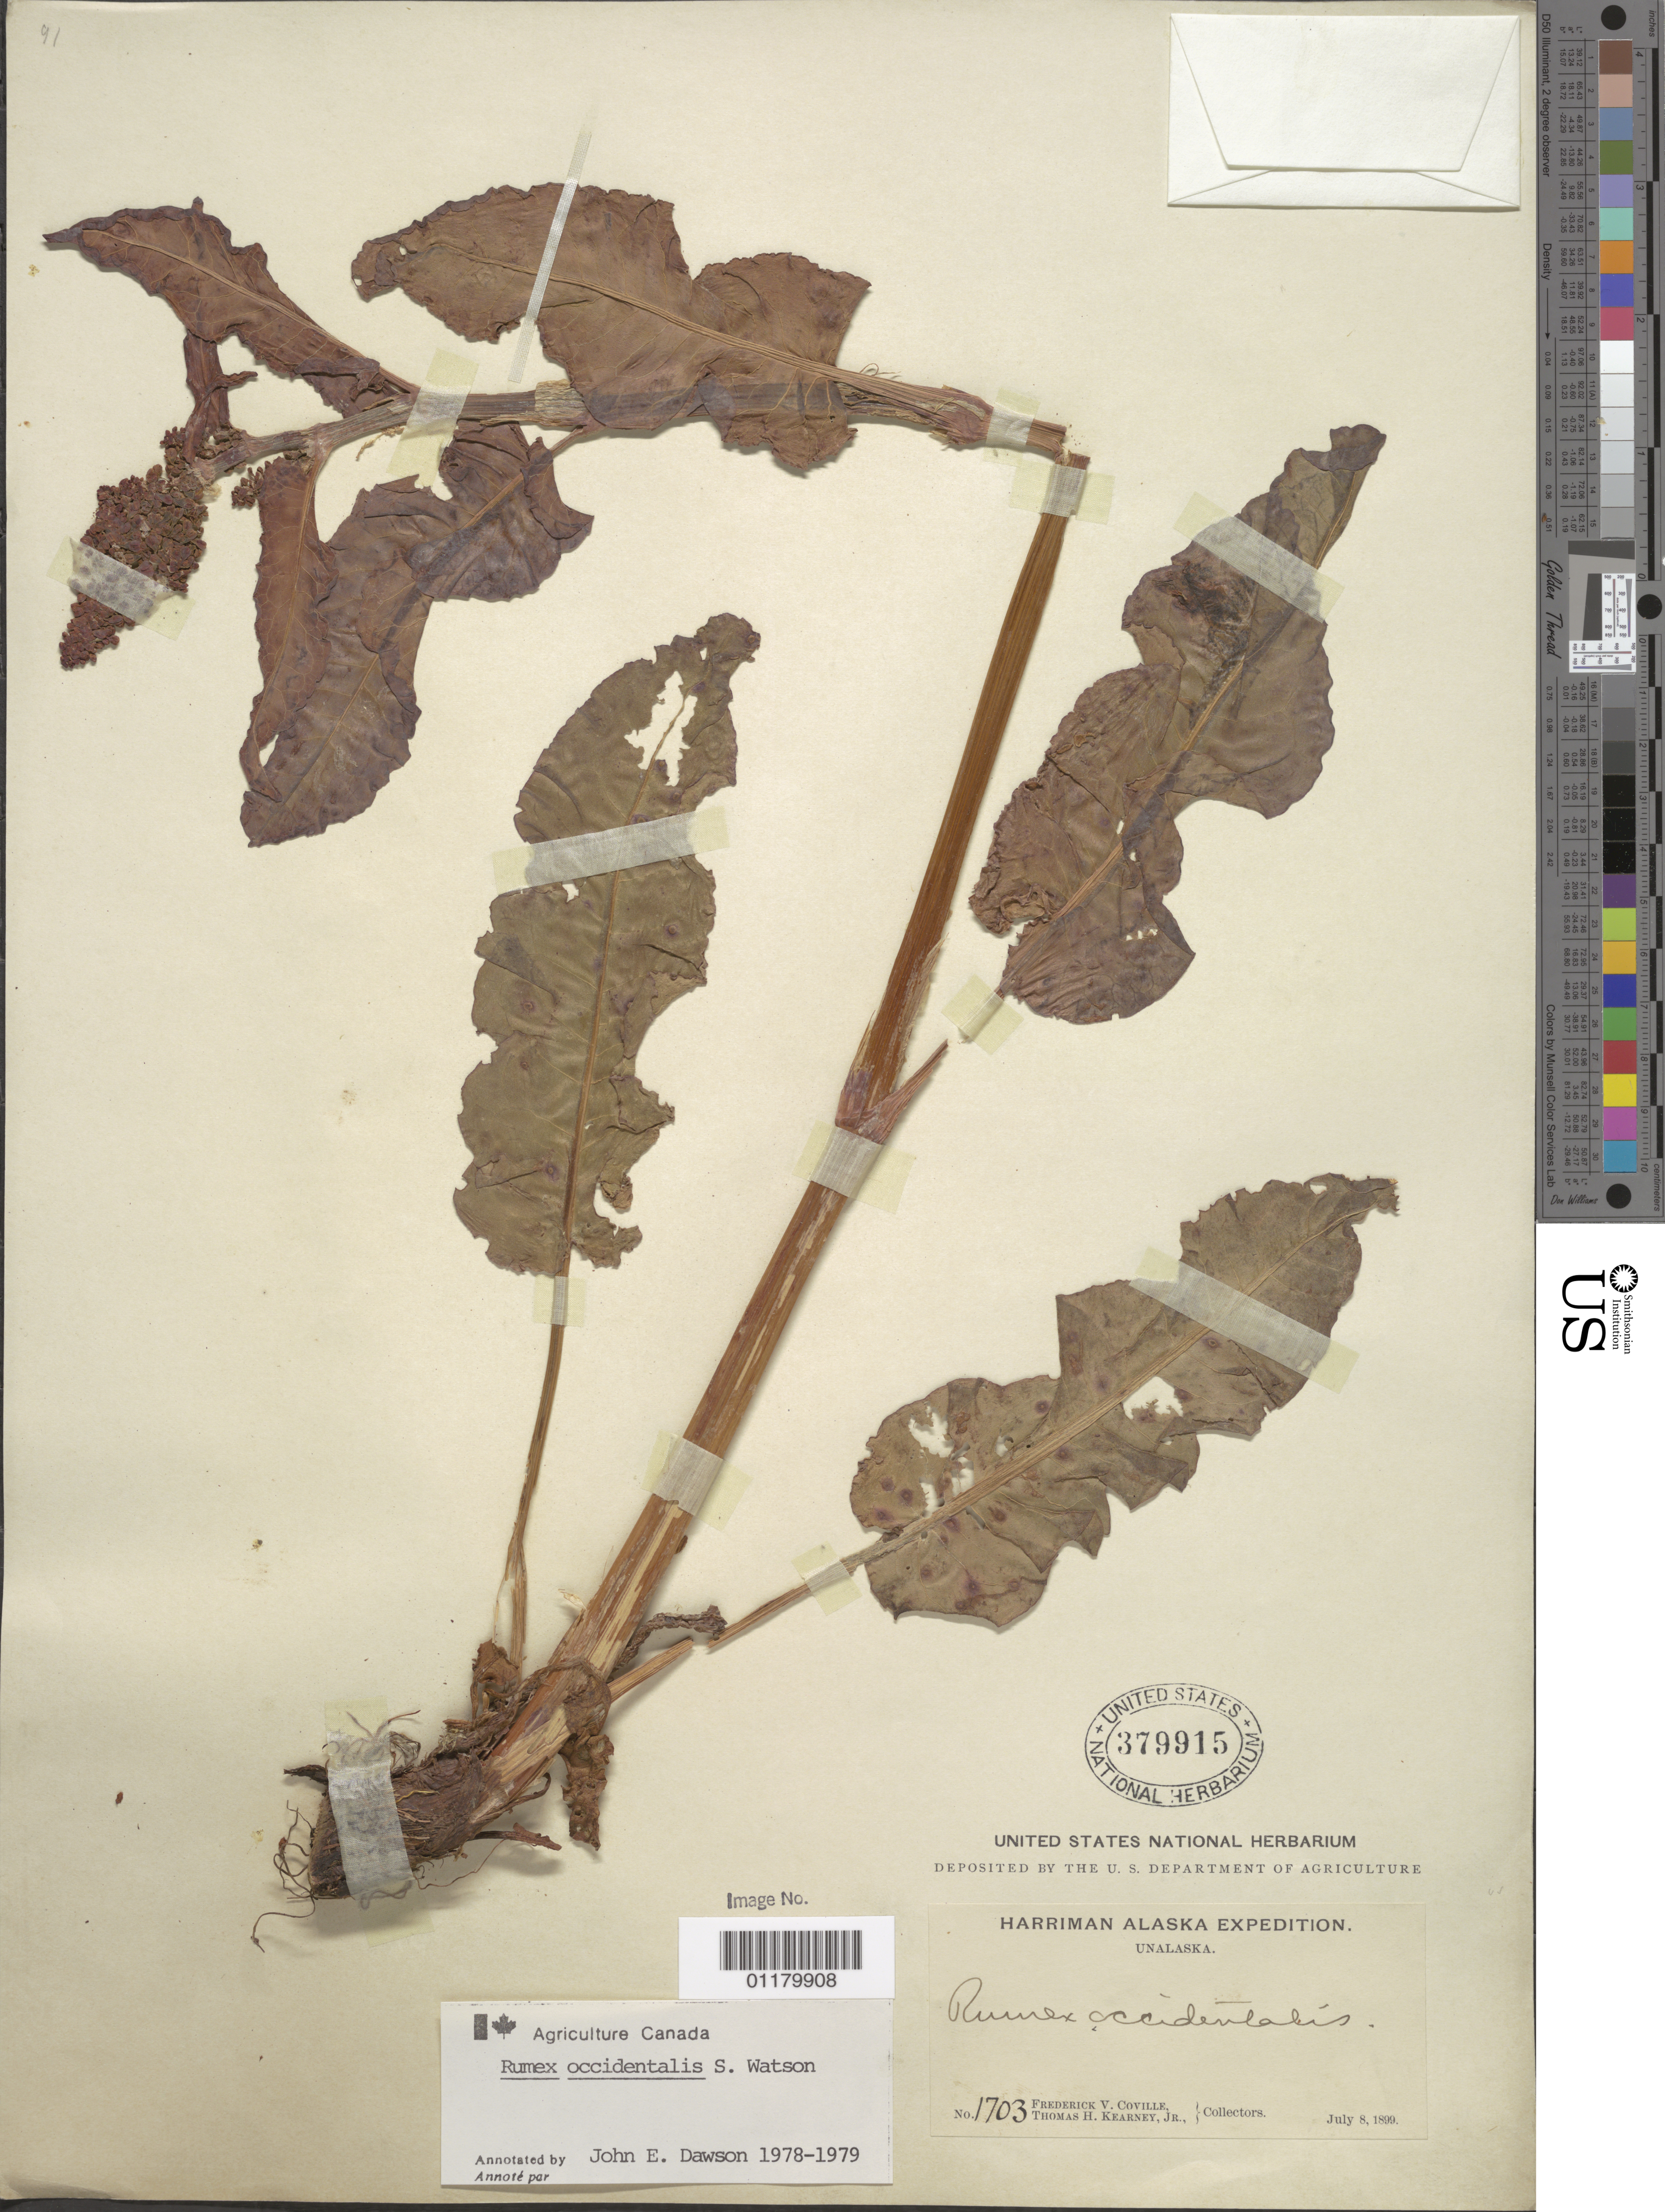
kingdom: Plantae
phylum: Tracheophyta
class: Magnoliopsida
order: Caryophyllales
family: Polygonaceae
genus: Rumex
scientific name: Rumex occidentalis var. occidentalis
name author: S. Watson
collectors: F. V. Coville & T. H. Kearney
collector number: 1703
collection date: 1899-07-08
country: United States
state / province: Alaska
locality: Unalaska.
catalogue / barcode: US 379915